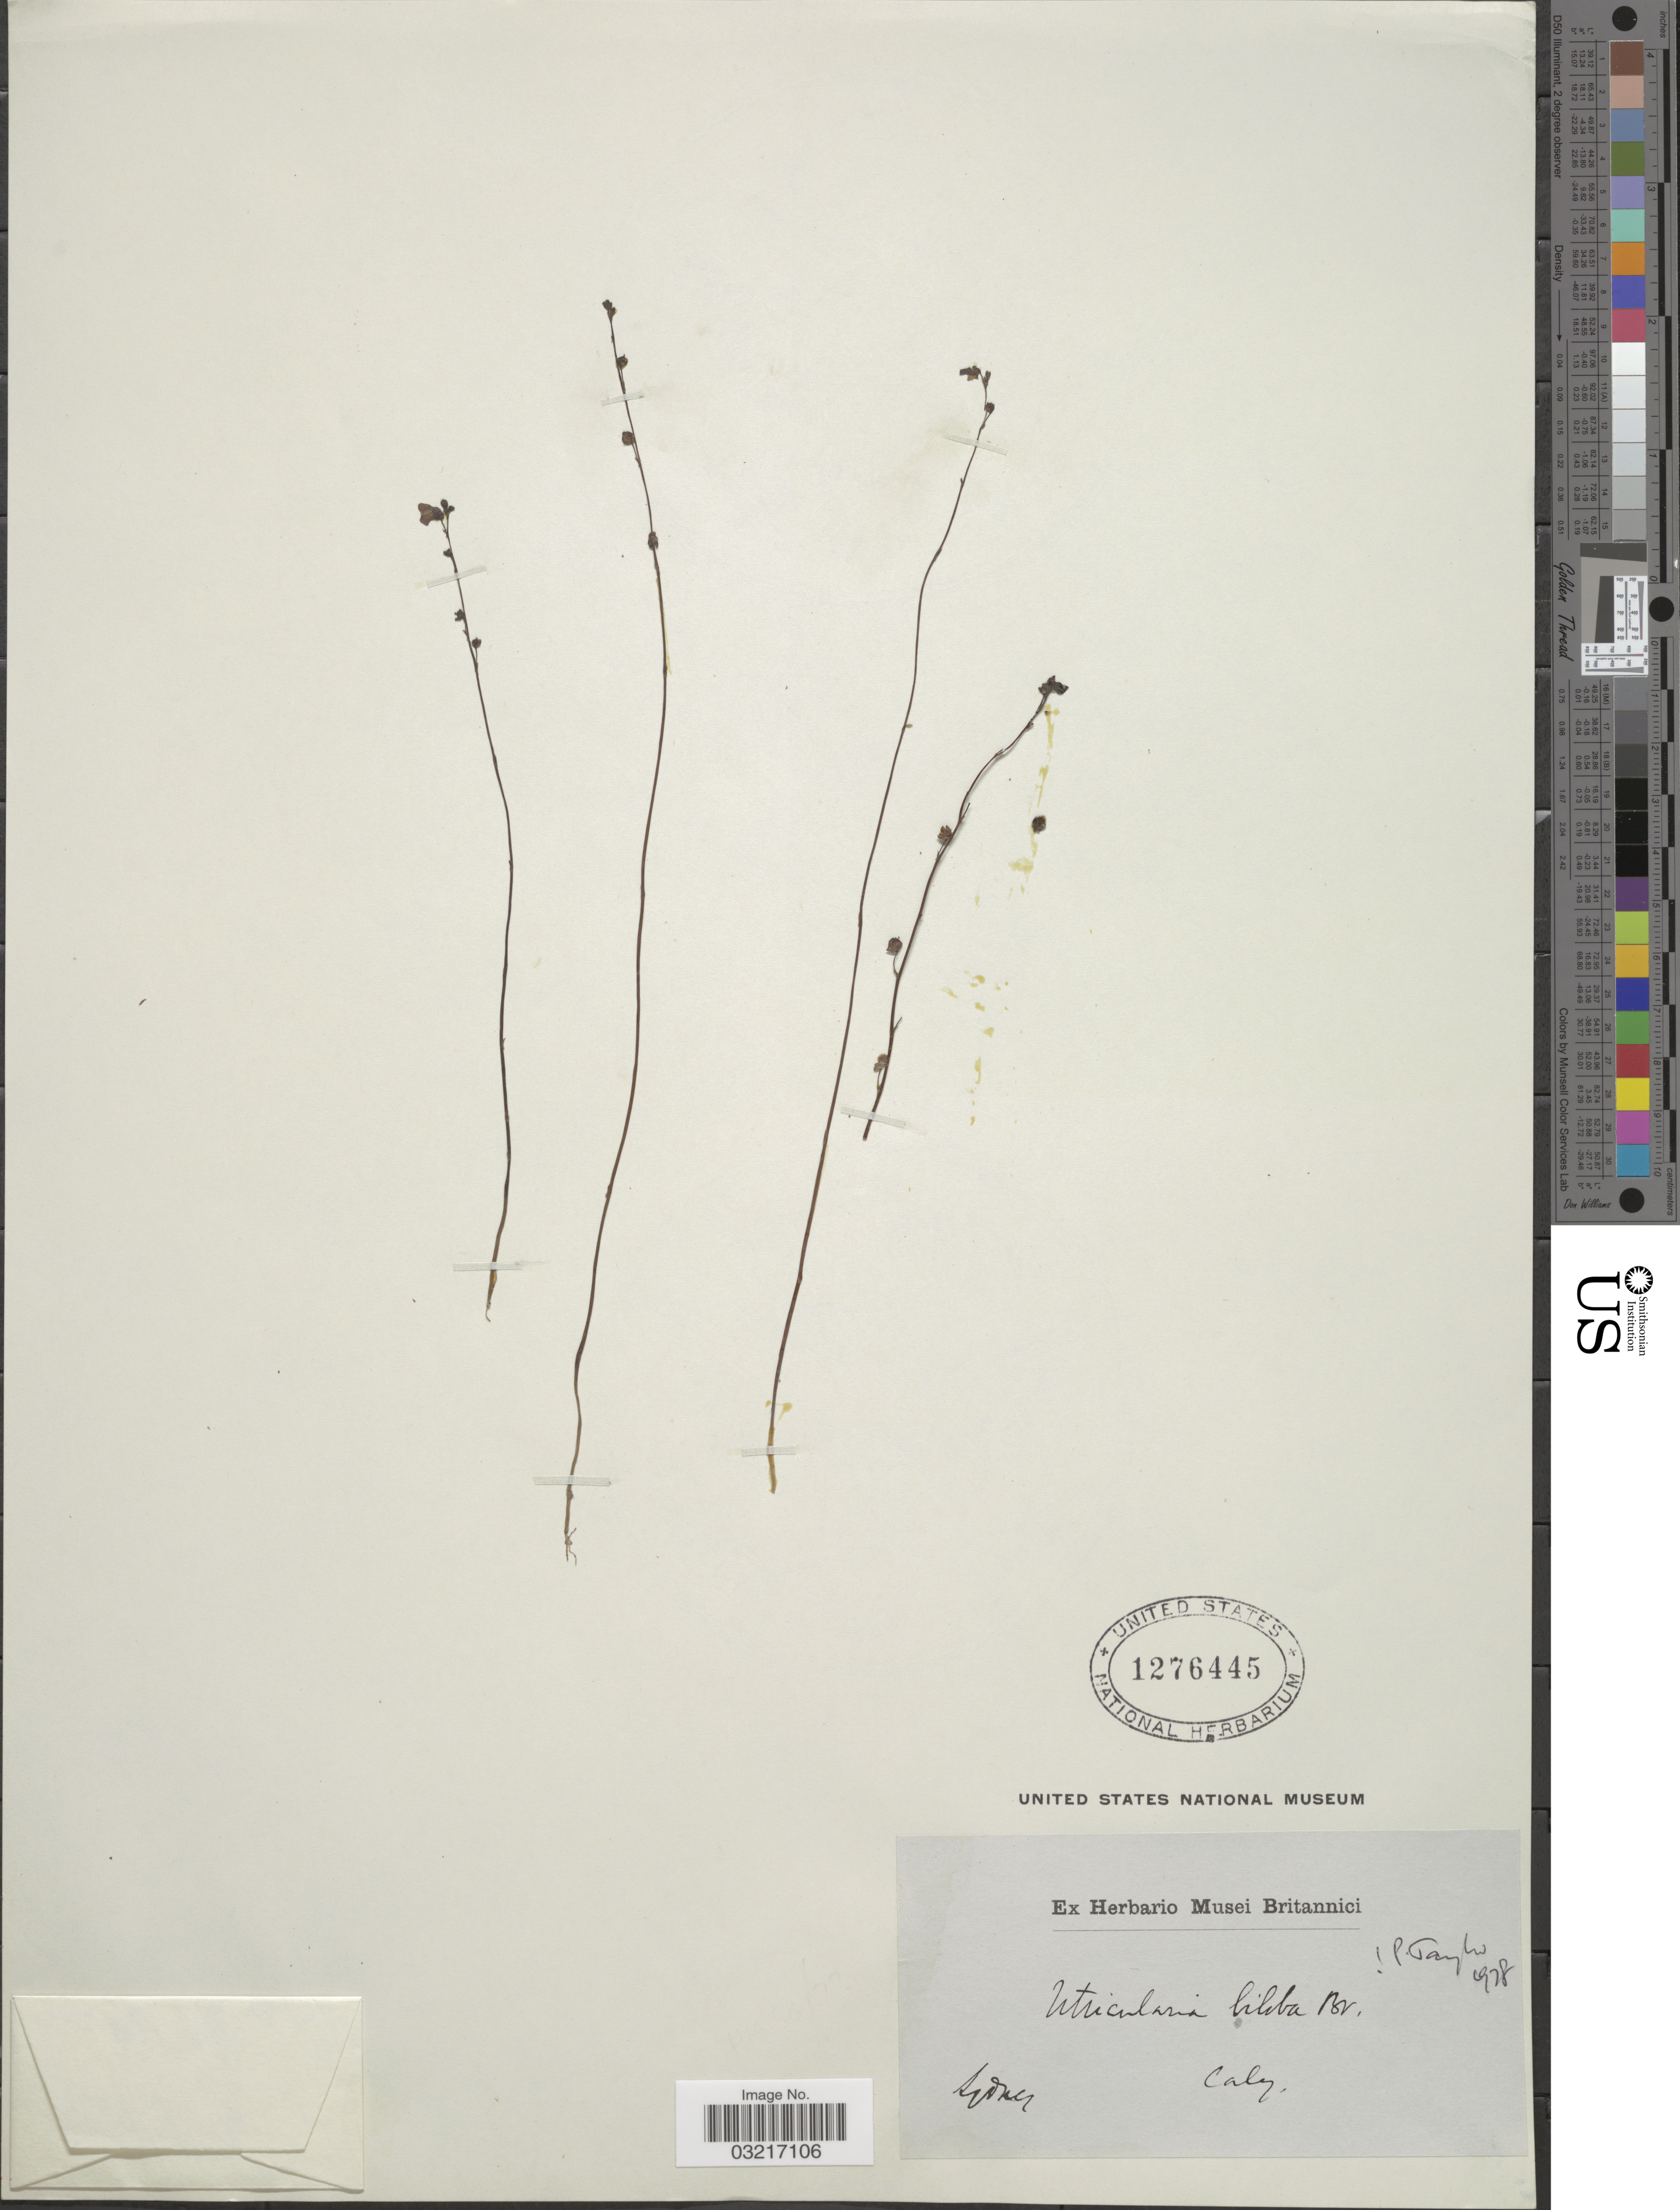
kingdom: Plantae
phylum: Tracheophyta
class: Magnoliopsida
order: Lamiales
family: Lentibulariaceae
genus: Utricularia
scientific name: Utricularia biloba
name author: R. Br.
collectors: -. Caley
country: Australia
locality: Sidney.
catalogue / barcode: US 1276445